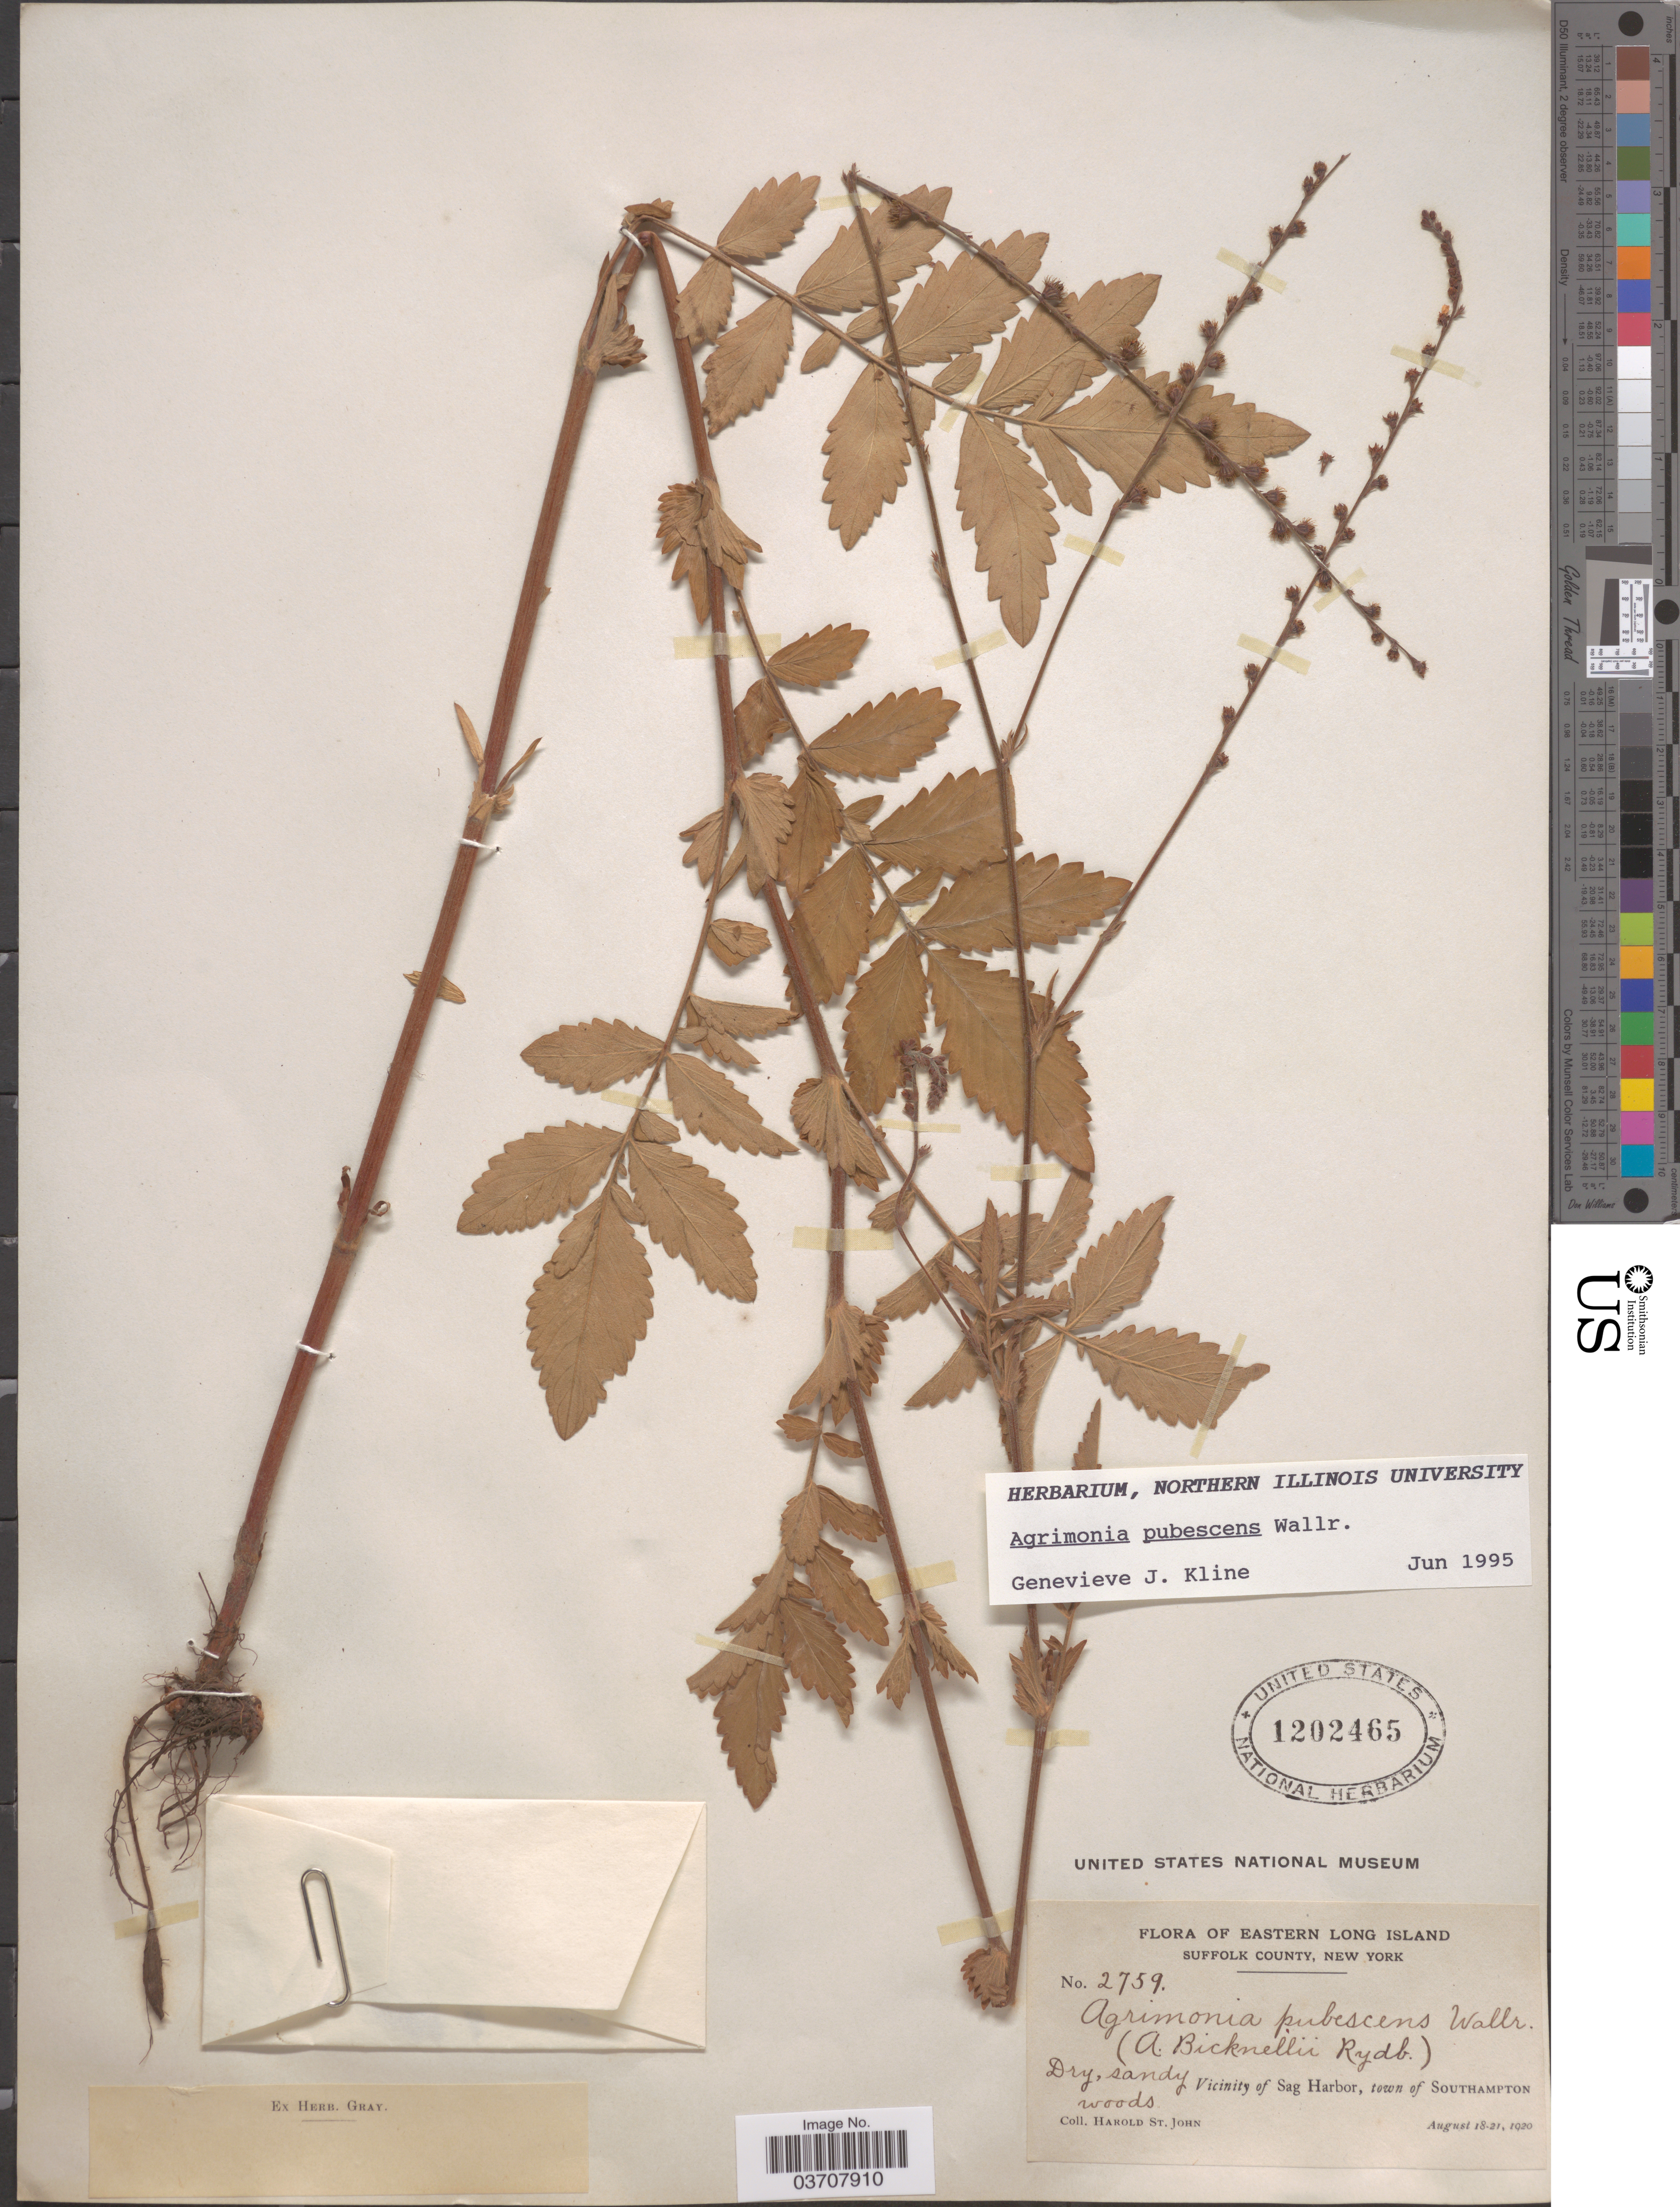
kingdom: Plantae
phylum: Tracheophyta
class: Magnoliopsida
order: Rosales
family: Rosaceae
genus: Agrimonia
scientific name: Agrimonia pubescens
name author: Wallr.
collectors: H. St. John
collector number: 2759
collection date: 1920-08-18/1920-08-21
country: United States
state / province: New York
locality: Eastern Long Island. Suffolk County. Vicinity of Sag Harbor, town of Southampton.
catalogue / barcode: US 1202465